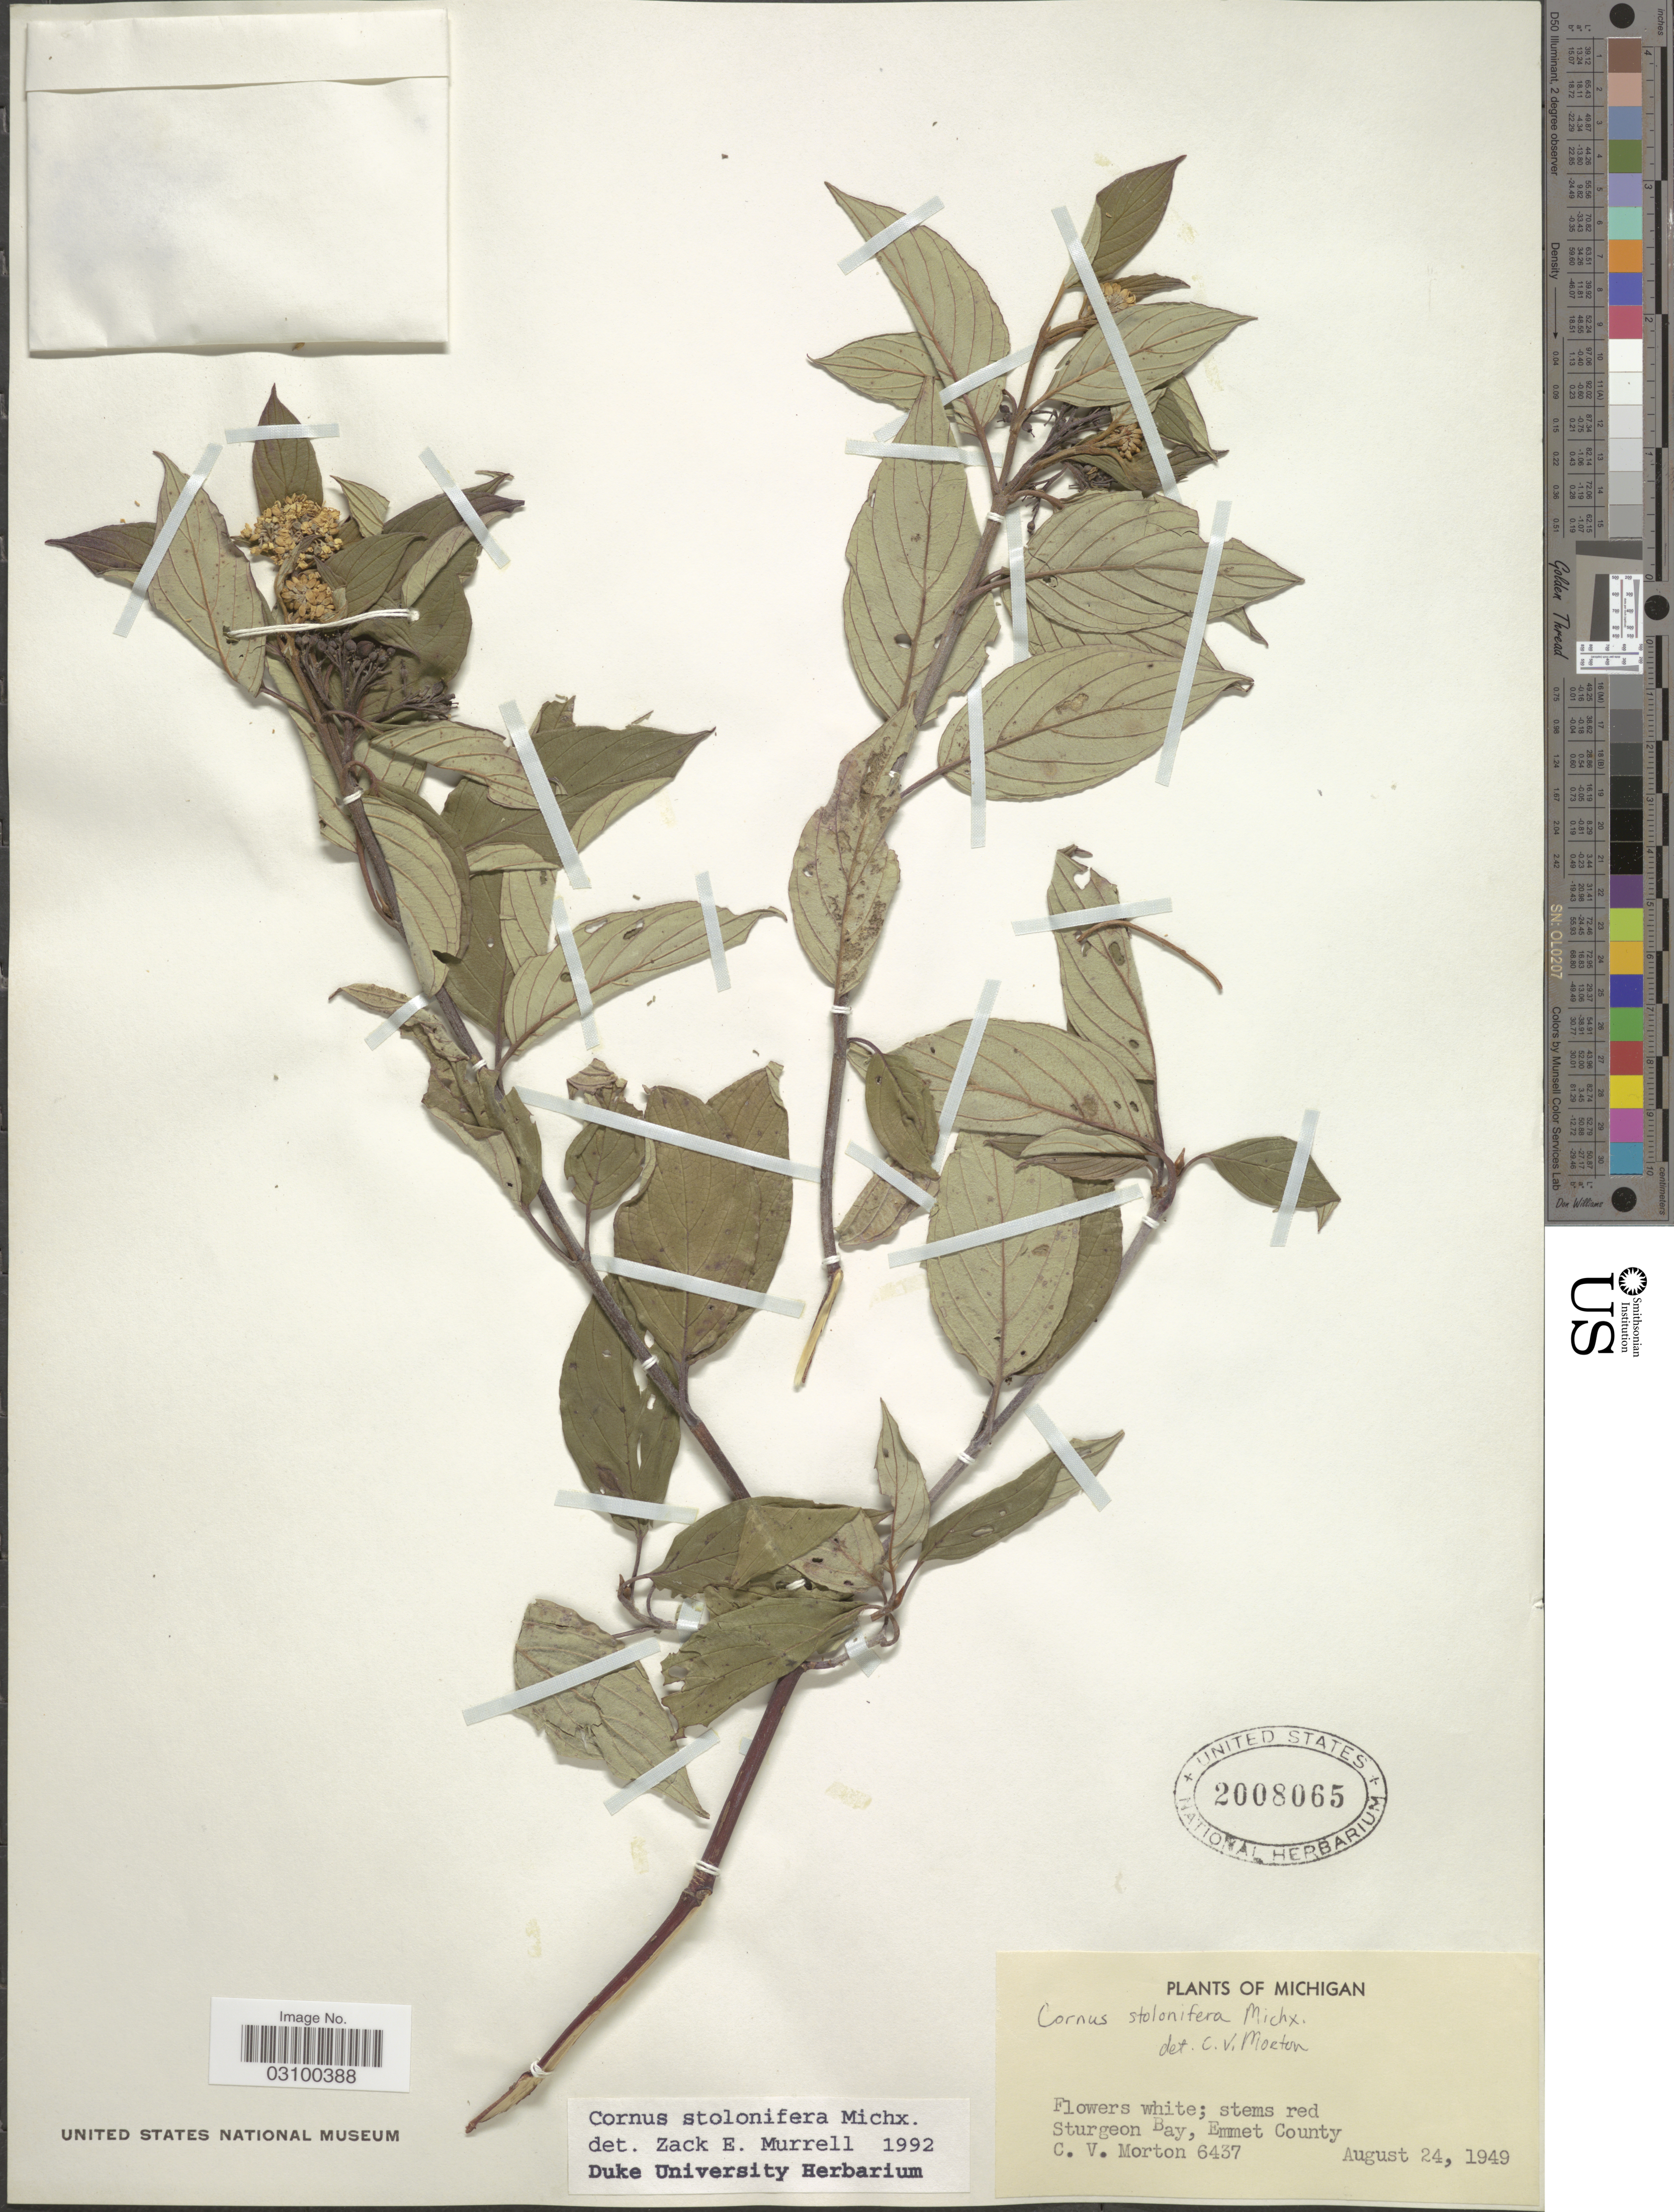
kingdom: Plantae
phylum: Tracheophyta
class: Magnoliopsida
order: Cornales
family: Cornaceae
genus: Cornus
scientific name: Cornus sericea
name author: L.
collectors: C. V. Morton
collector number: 6437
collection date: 1949-08-24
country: United States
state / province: Michigan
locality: Sturgeon Bay, Emmet County.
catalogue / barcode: US 2008065